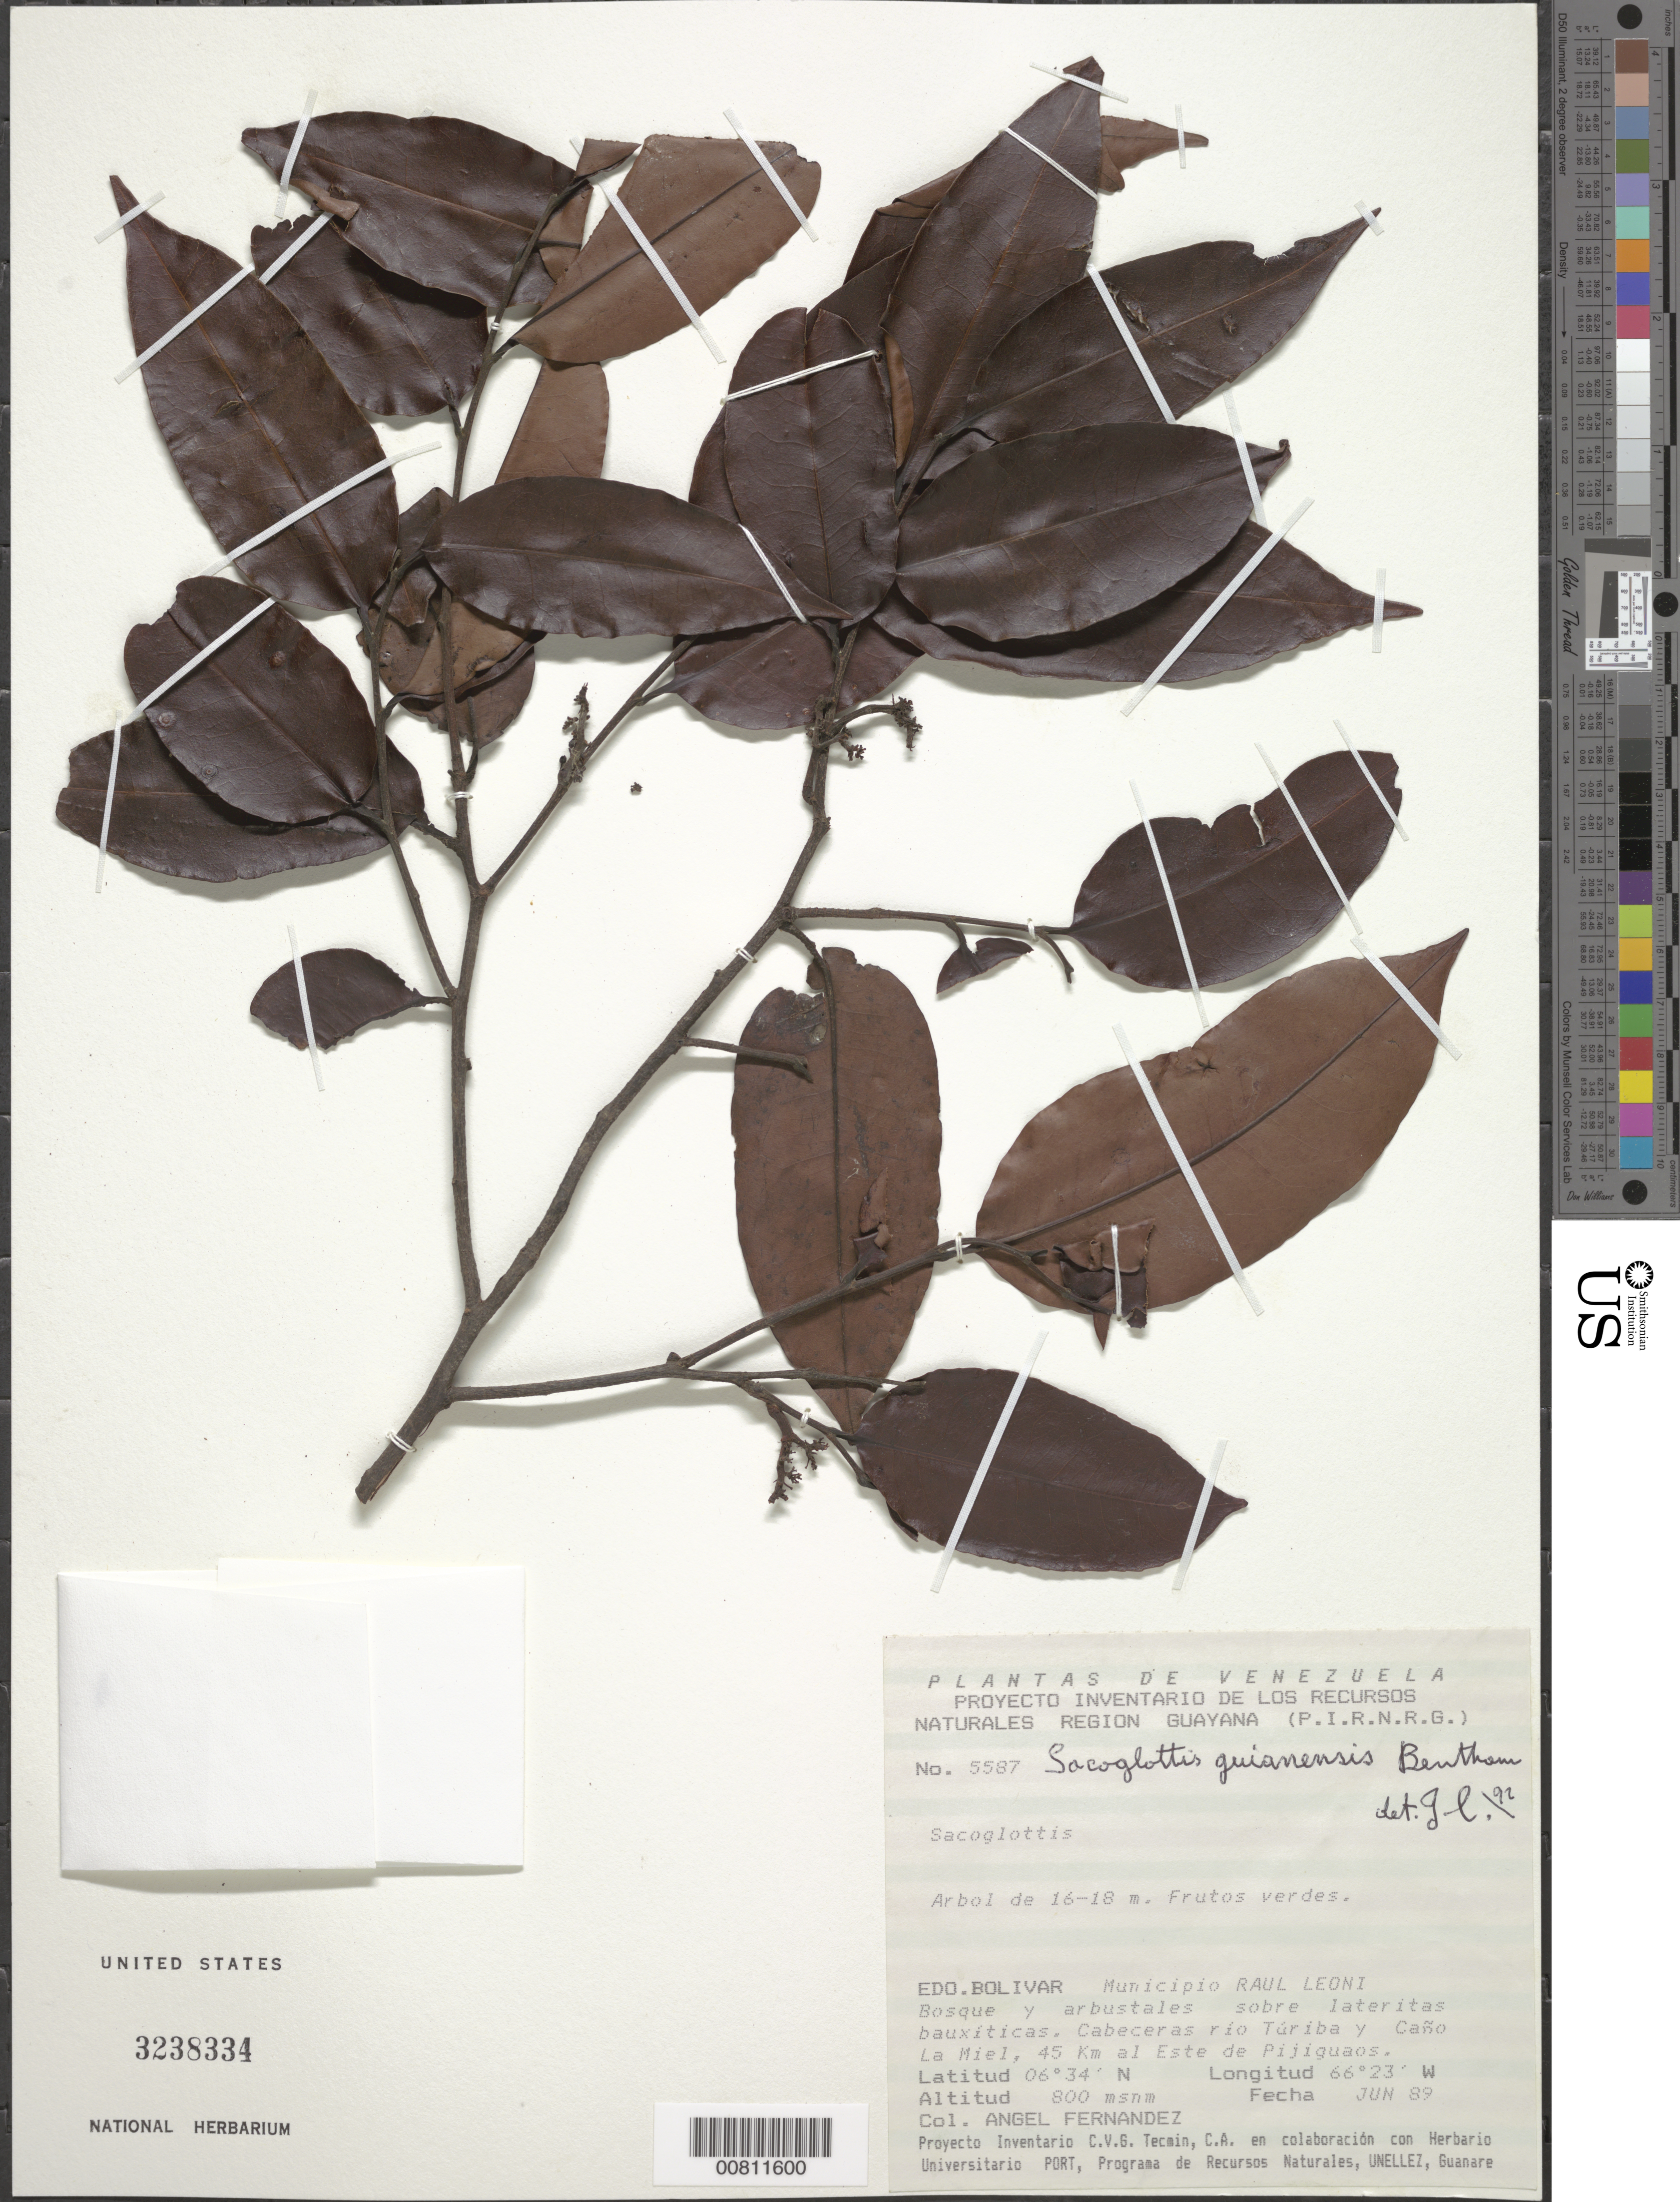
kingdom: Plantae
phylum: Tracheophyta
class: Magnoliopsida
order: Malpighiales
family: Humiriaceae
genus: Sacoglottis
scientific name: Sacoglottis guianensis var. guianensis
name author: Benth.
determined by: Cuatrecasas, J.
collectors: A. Fernández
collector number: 5587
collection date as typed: Jun-89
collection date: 1989-06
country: Venezuela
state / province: Bolívar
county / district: Angostura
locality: Mun. Raúl Leoni [=Angostura], cabeceras Río Túriba y Caño La Miel, 45 km al Este de Pijiguaos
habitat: Bosque y arbustales sobre lateritas bauxíticas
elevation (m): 800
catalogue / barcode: US 3238334